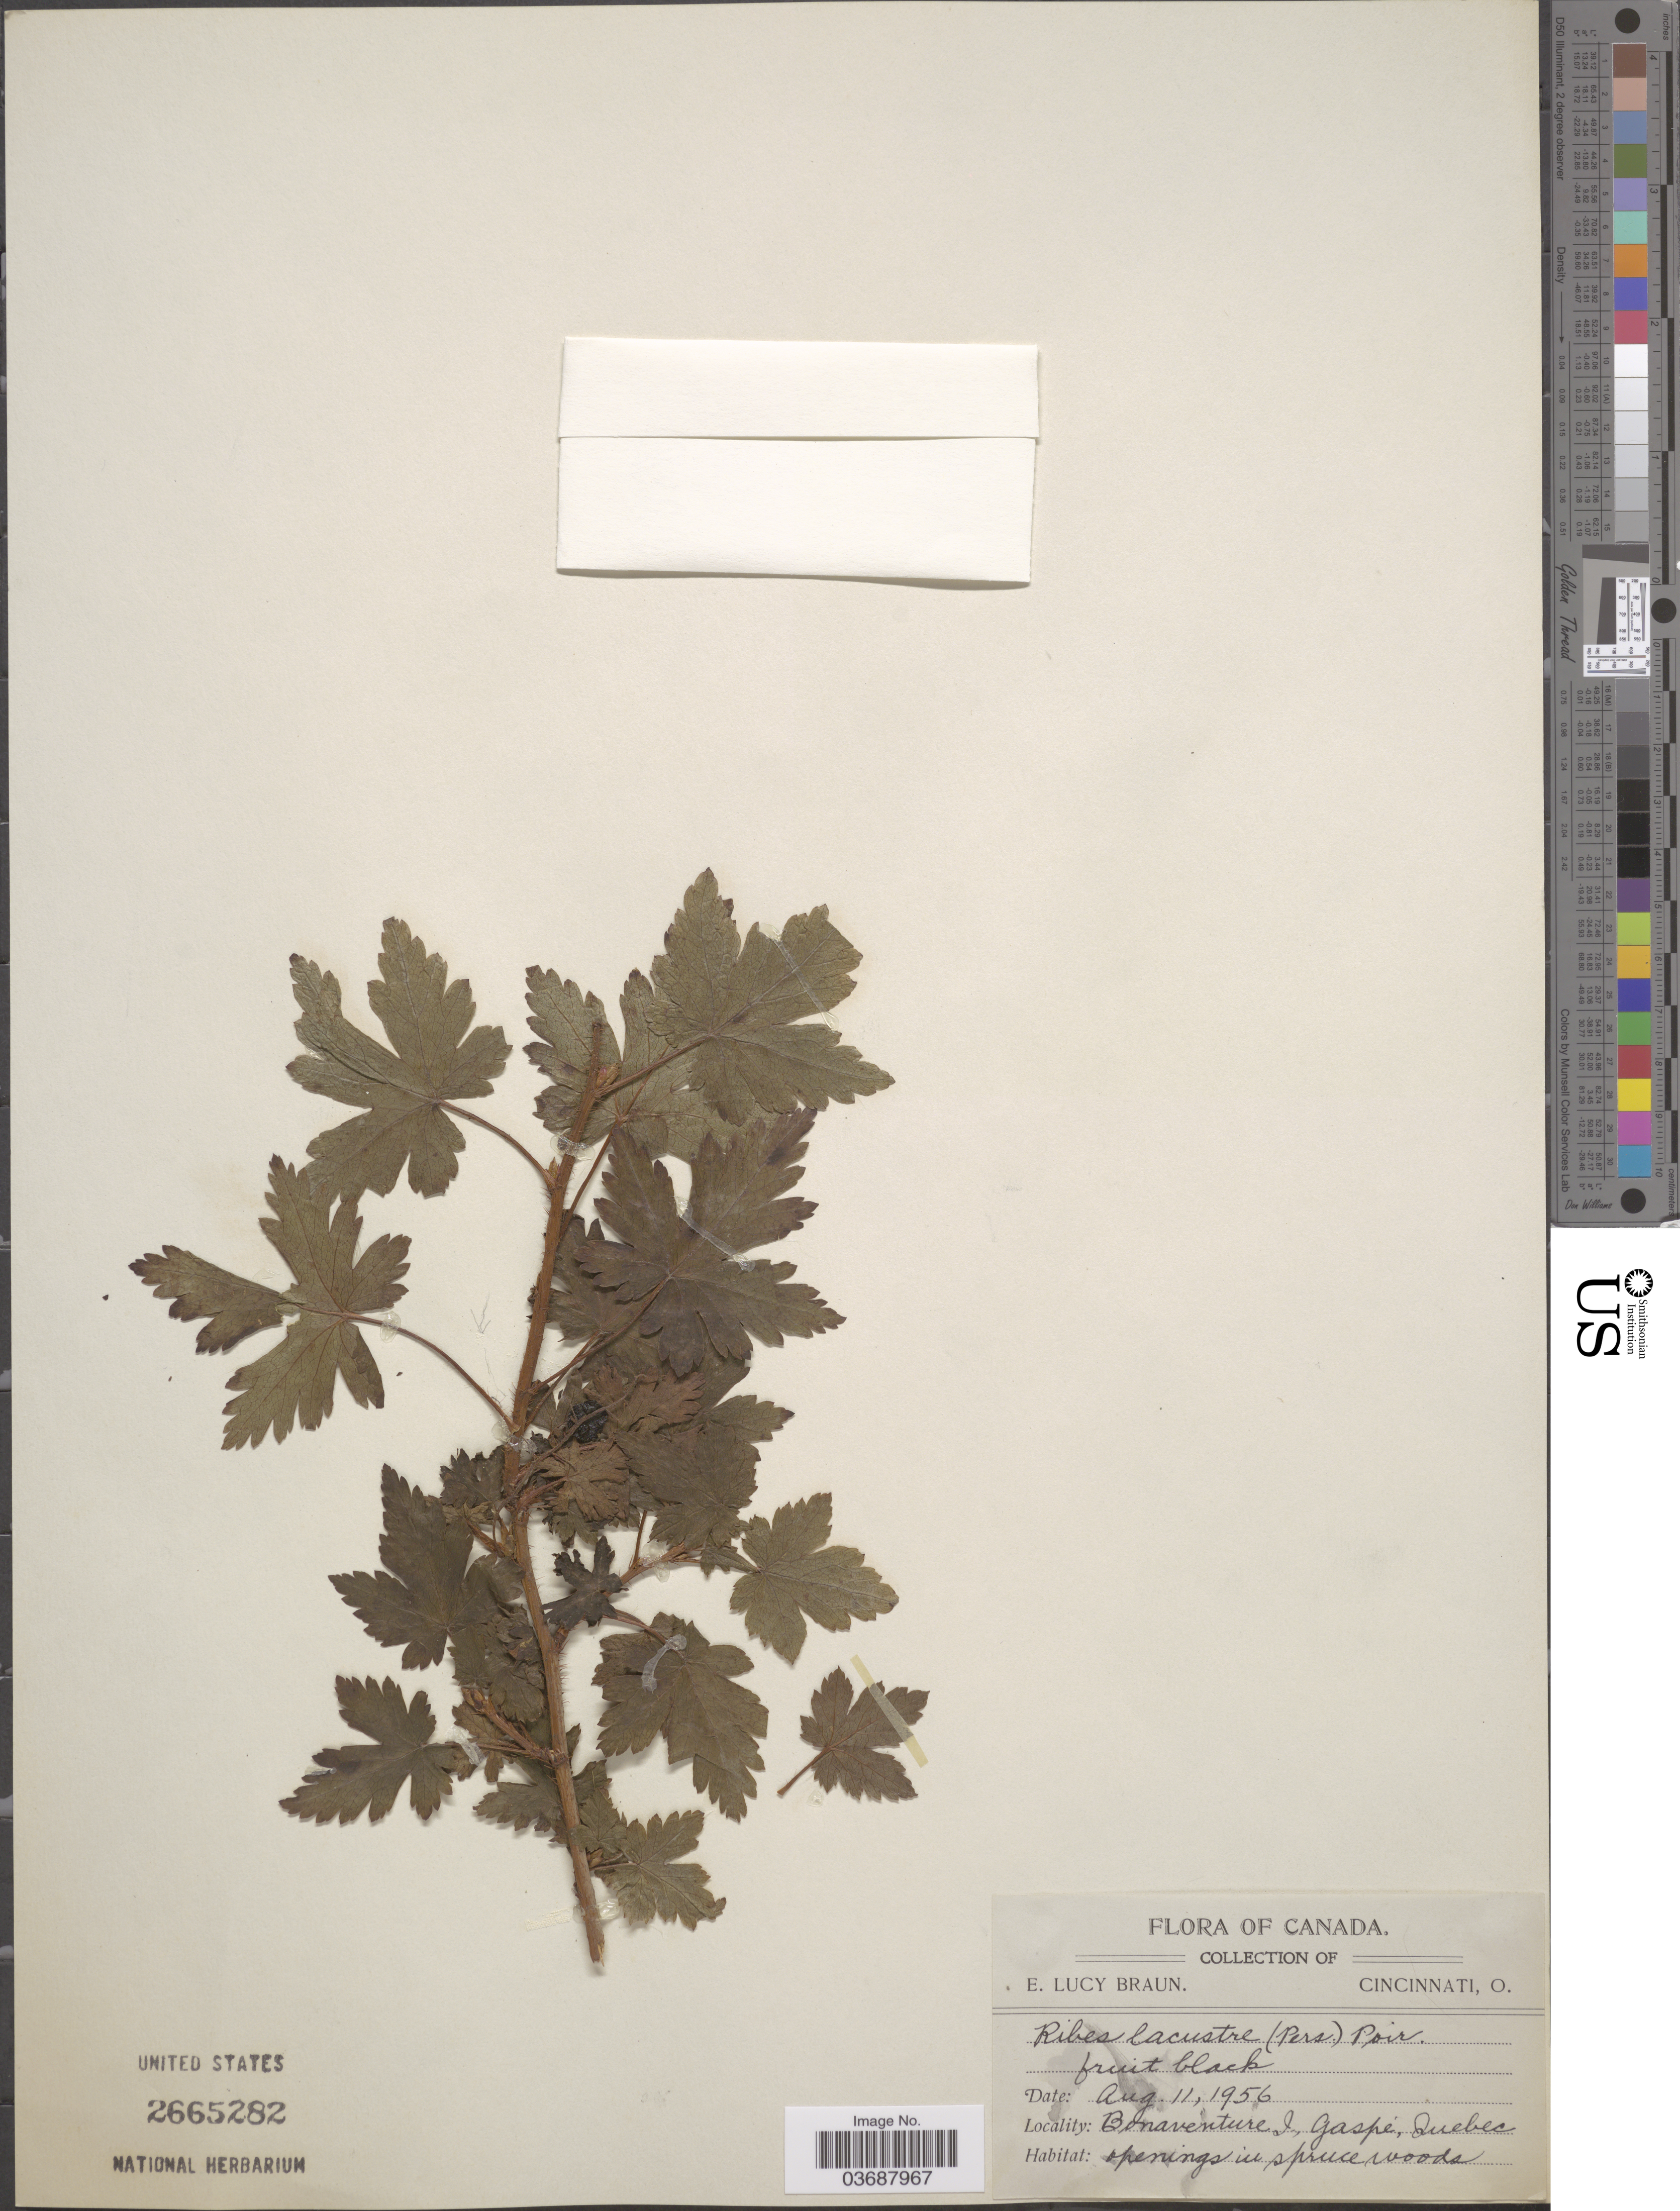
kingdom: Plantae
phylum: Tracheophyta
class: Magnoliopsida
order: Saxifragales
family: Grossulariaceae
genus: Ribes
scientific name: Ribes lacustre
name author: (Pers.) Poir.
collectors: E. L. Braun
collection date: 1956-08-11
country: Canada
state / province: Quebec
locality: Bonaventure I., Gaspé.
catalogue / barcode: US 2665282